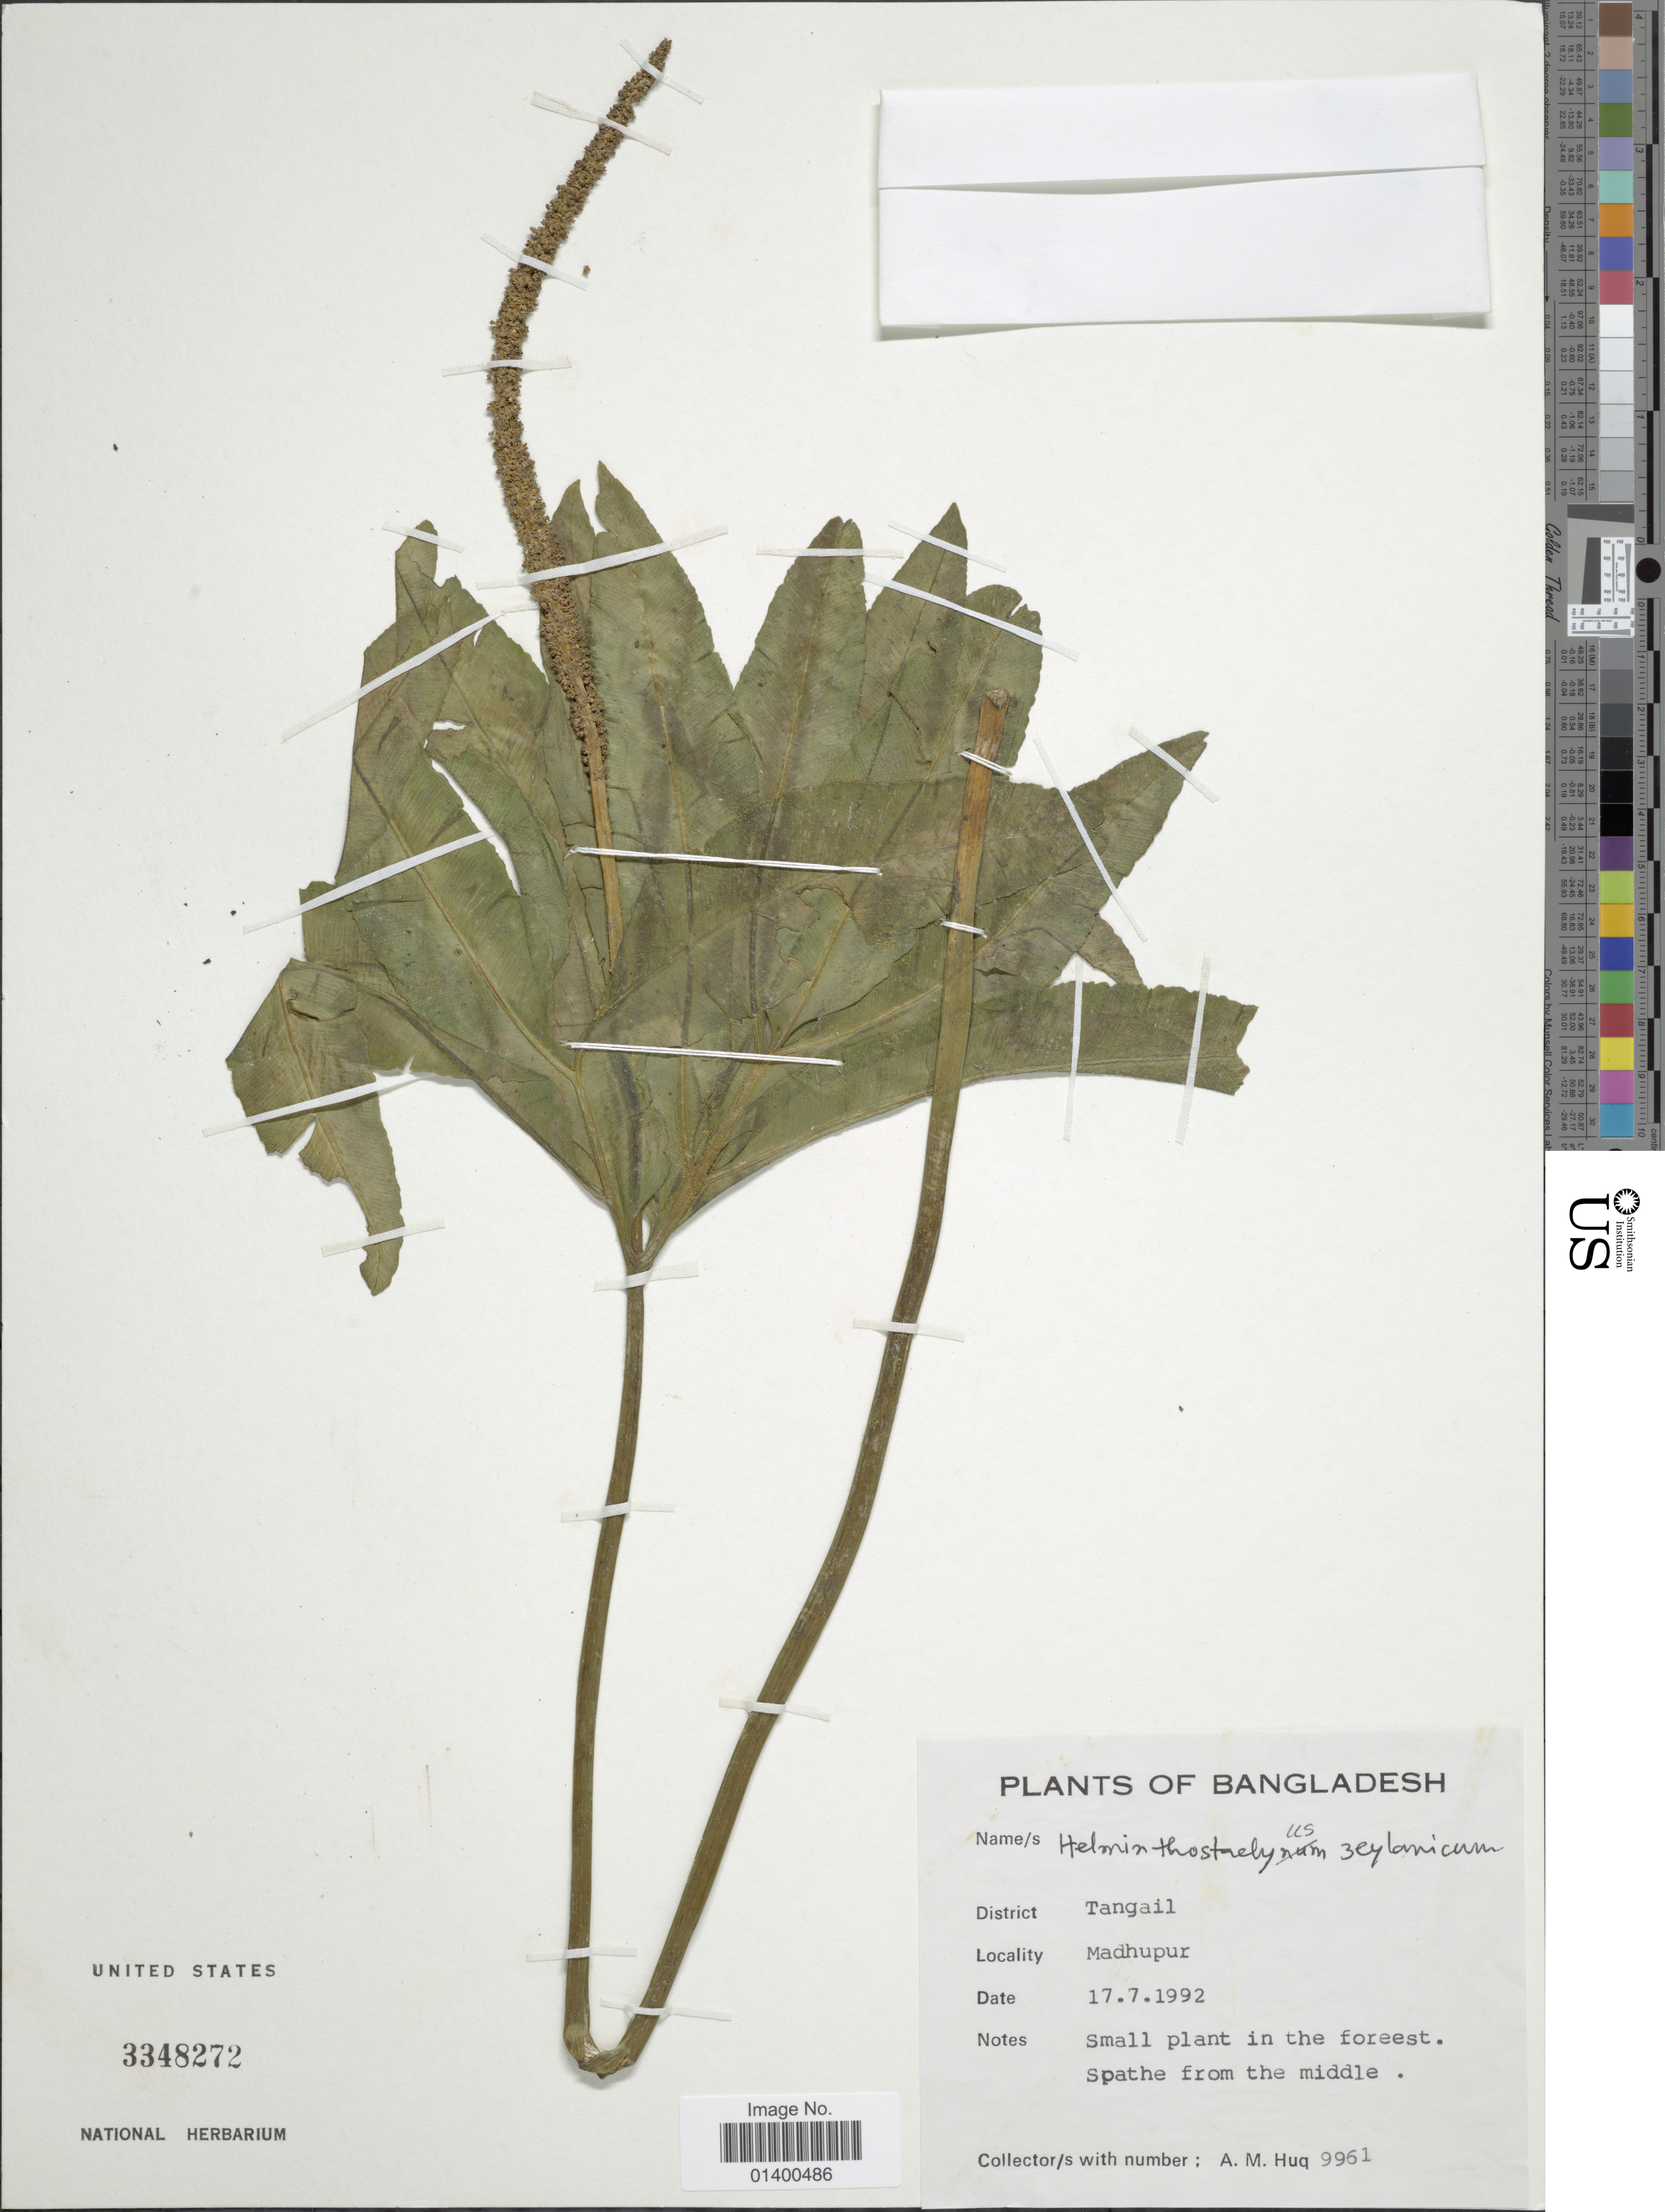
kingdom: Plantae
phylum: Tracheophyta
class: Polypodiopsida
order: Ophioglossales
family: Ophioglossaceae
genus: Helminthostachys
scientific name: Helminthostachys zeylanica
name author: (L.) Hook.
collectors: A. M. Huq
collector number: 9961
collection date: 1992-07-17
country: Bangladesh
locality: District Tangail, Madhupur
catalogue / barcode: US 3348272